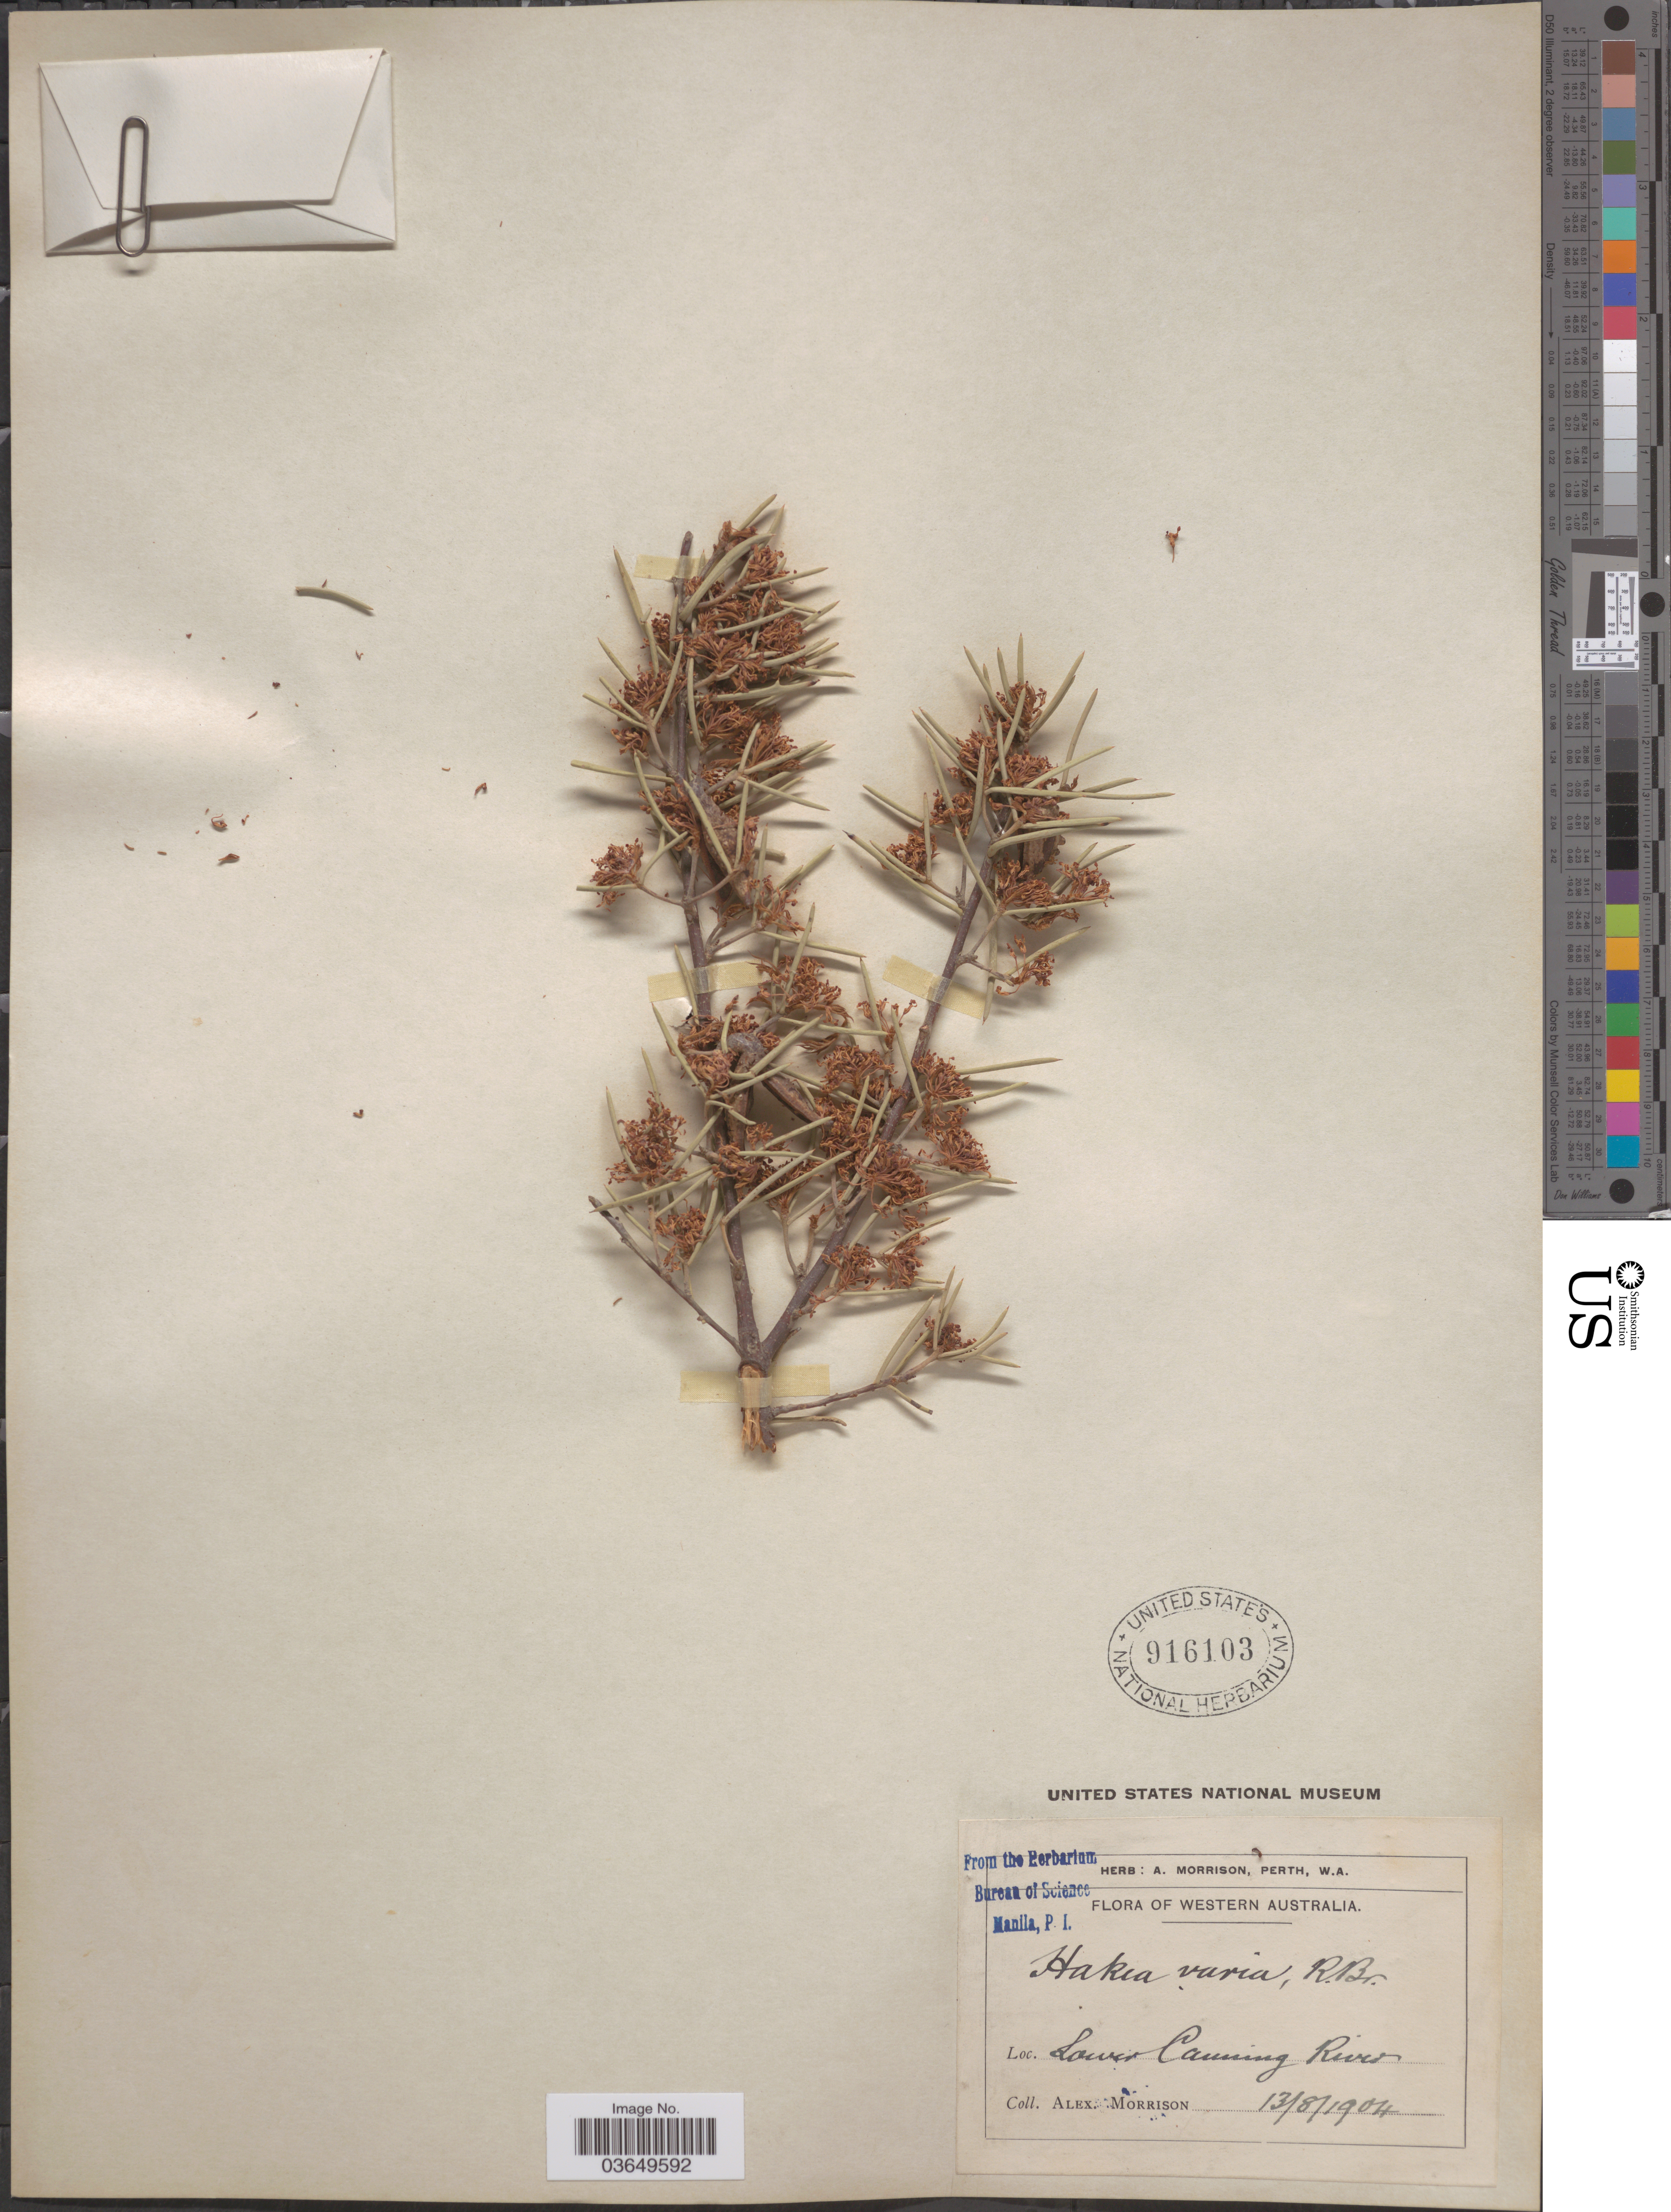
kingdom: Plantae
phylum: Tracheophyta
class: Magnoliopsida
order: Proteales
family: Proteaceae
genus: Hakea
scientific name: Hakea varia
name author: R. Br.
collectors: A. Morrison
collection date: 1904-08-13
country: Australia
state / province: Western Australia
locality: Lower Canning River.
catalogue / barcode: US 916103